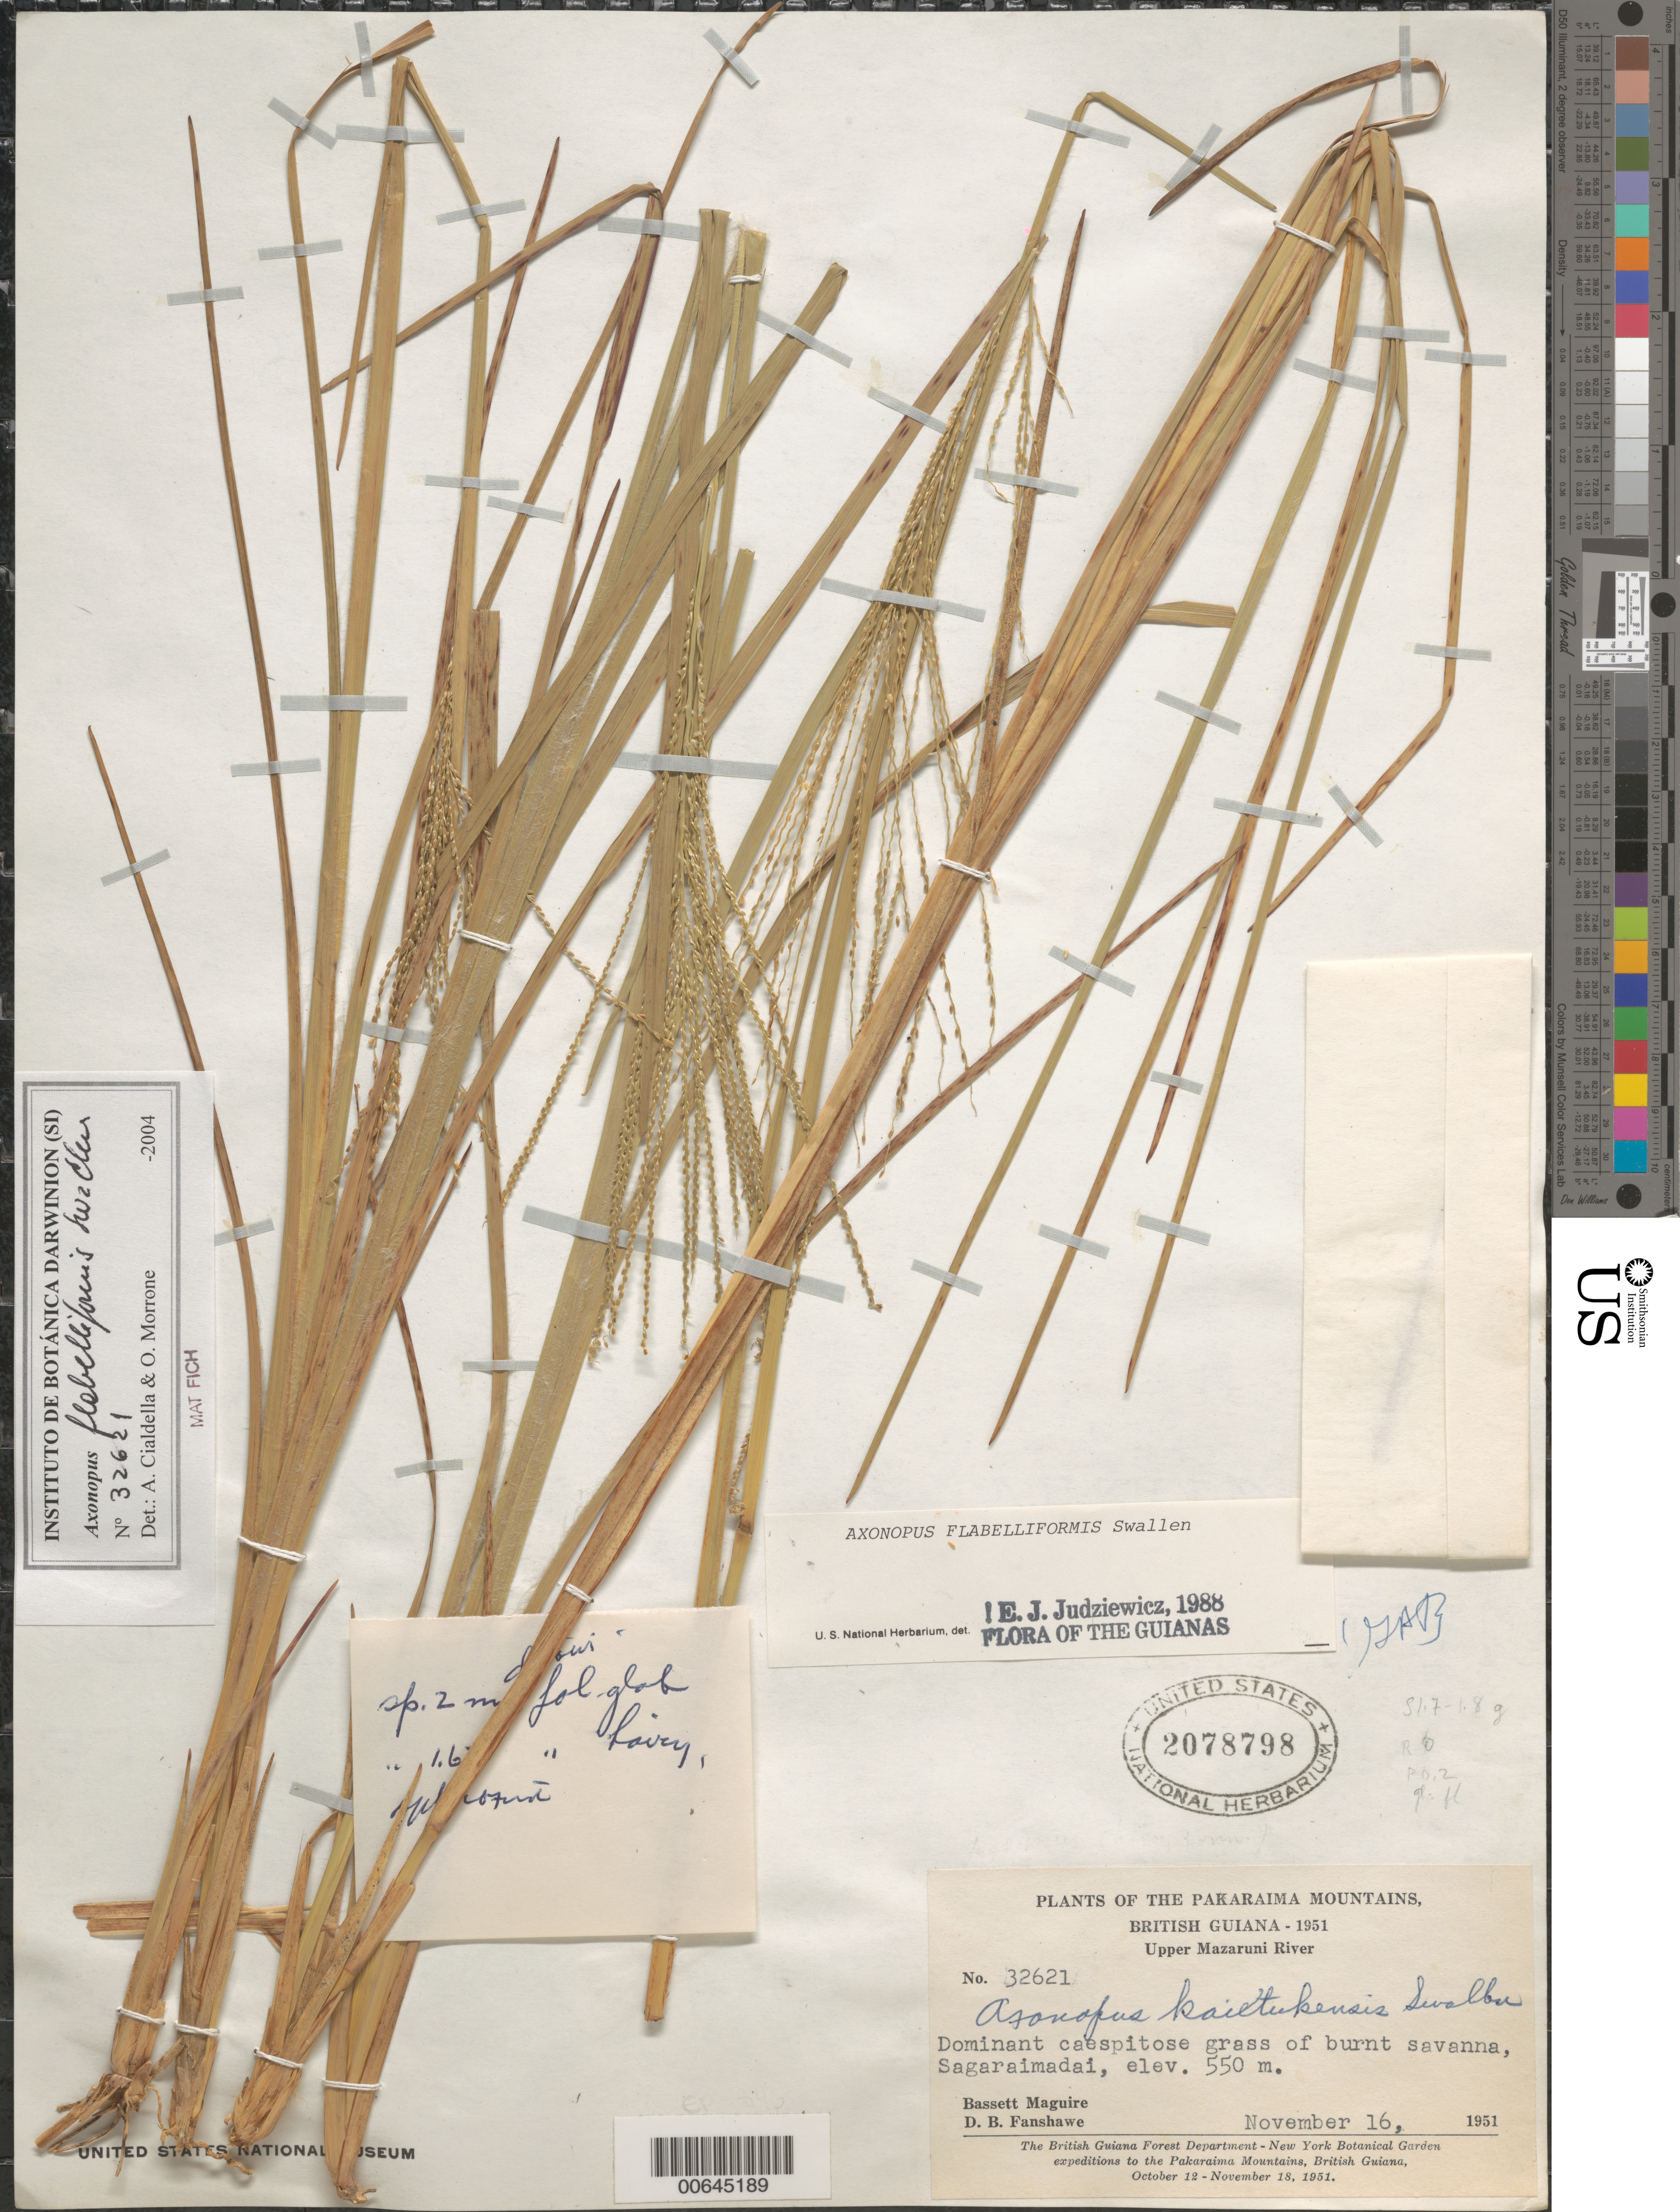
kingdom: Plantae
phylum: Tracheophyta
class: Liliopsida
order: Poales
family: Poaceae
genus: Axonopus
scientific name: Axonopus flabelliformis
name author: Swallen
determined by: Judziewicz, E. J.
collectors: B. Maguire & D. B. Fanshawe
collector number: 32621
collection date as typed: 16-Nov-51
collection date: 1951-11-16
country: Guyana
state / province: Cuyuni-Mazaruni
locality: Sagaraimadai Savanna, Kamarang River-Wenamu Trail, Upper Mazaruni River, Pakaraima Mts.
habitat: Burnt savanna, Sagaraimadai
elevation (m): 550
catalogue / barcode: US 2078798